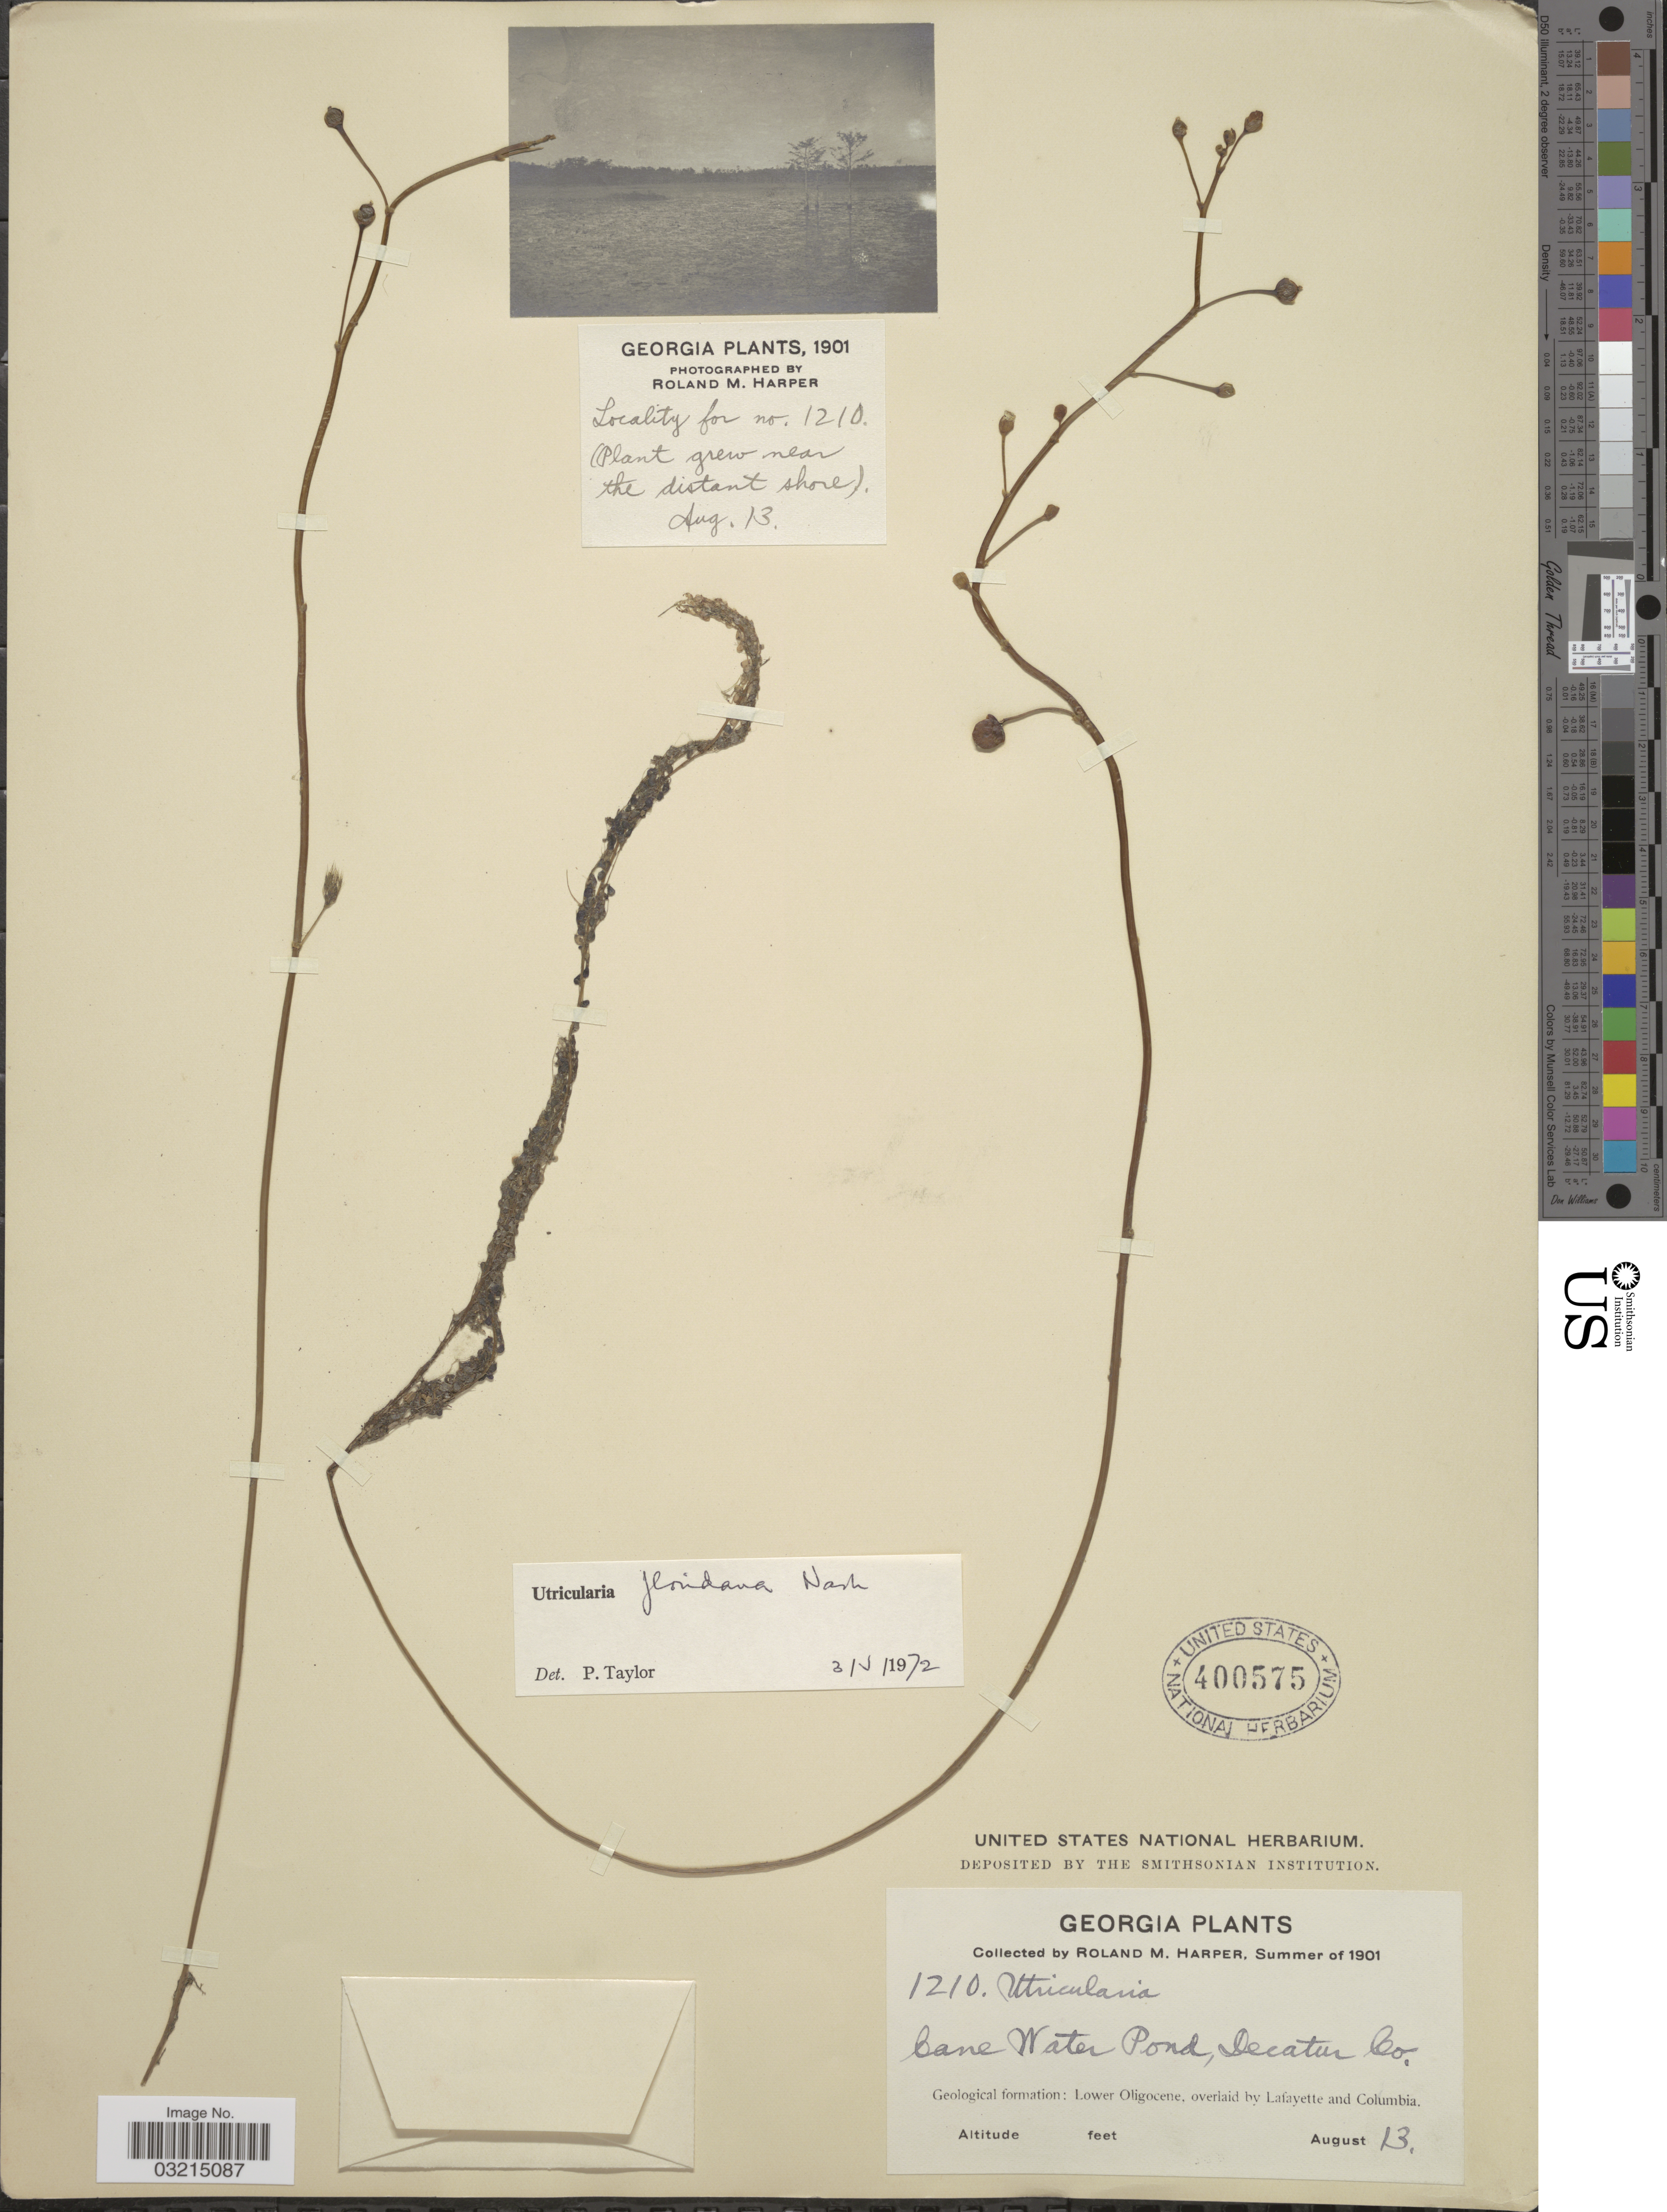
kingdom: Plantae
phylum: Tracheophyta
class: Magnoliopsida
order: Lamiales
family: Lentibulariaceae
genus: Utricularia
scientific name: Utricularia floridana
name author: Nash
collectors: R. M. Harper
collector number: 1210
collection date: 1901-08-13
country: United States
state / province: Georgia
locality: Near the distant shore. Cane Water Pond, Decatur Co. Geological formation: Lower Oligocene, overlaid by Lafayette and Columbia.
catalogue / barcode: US 400575